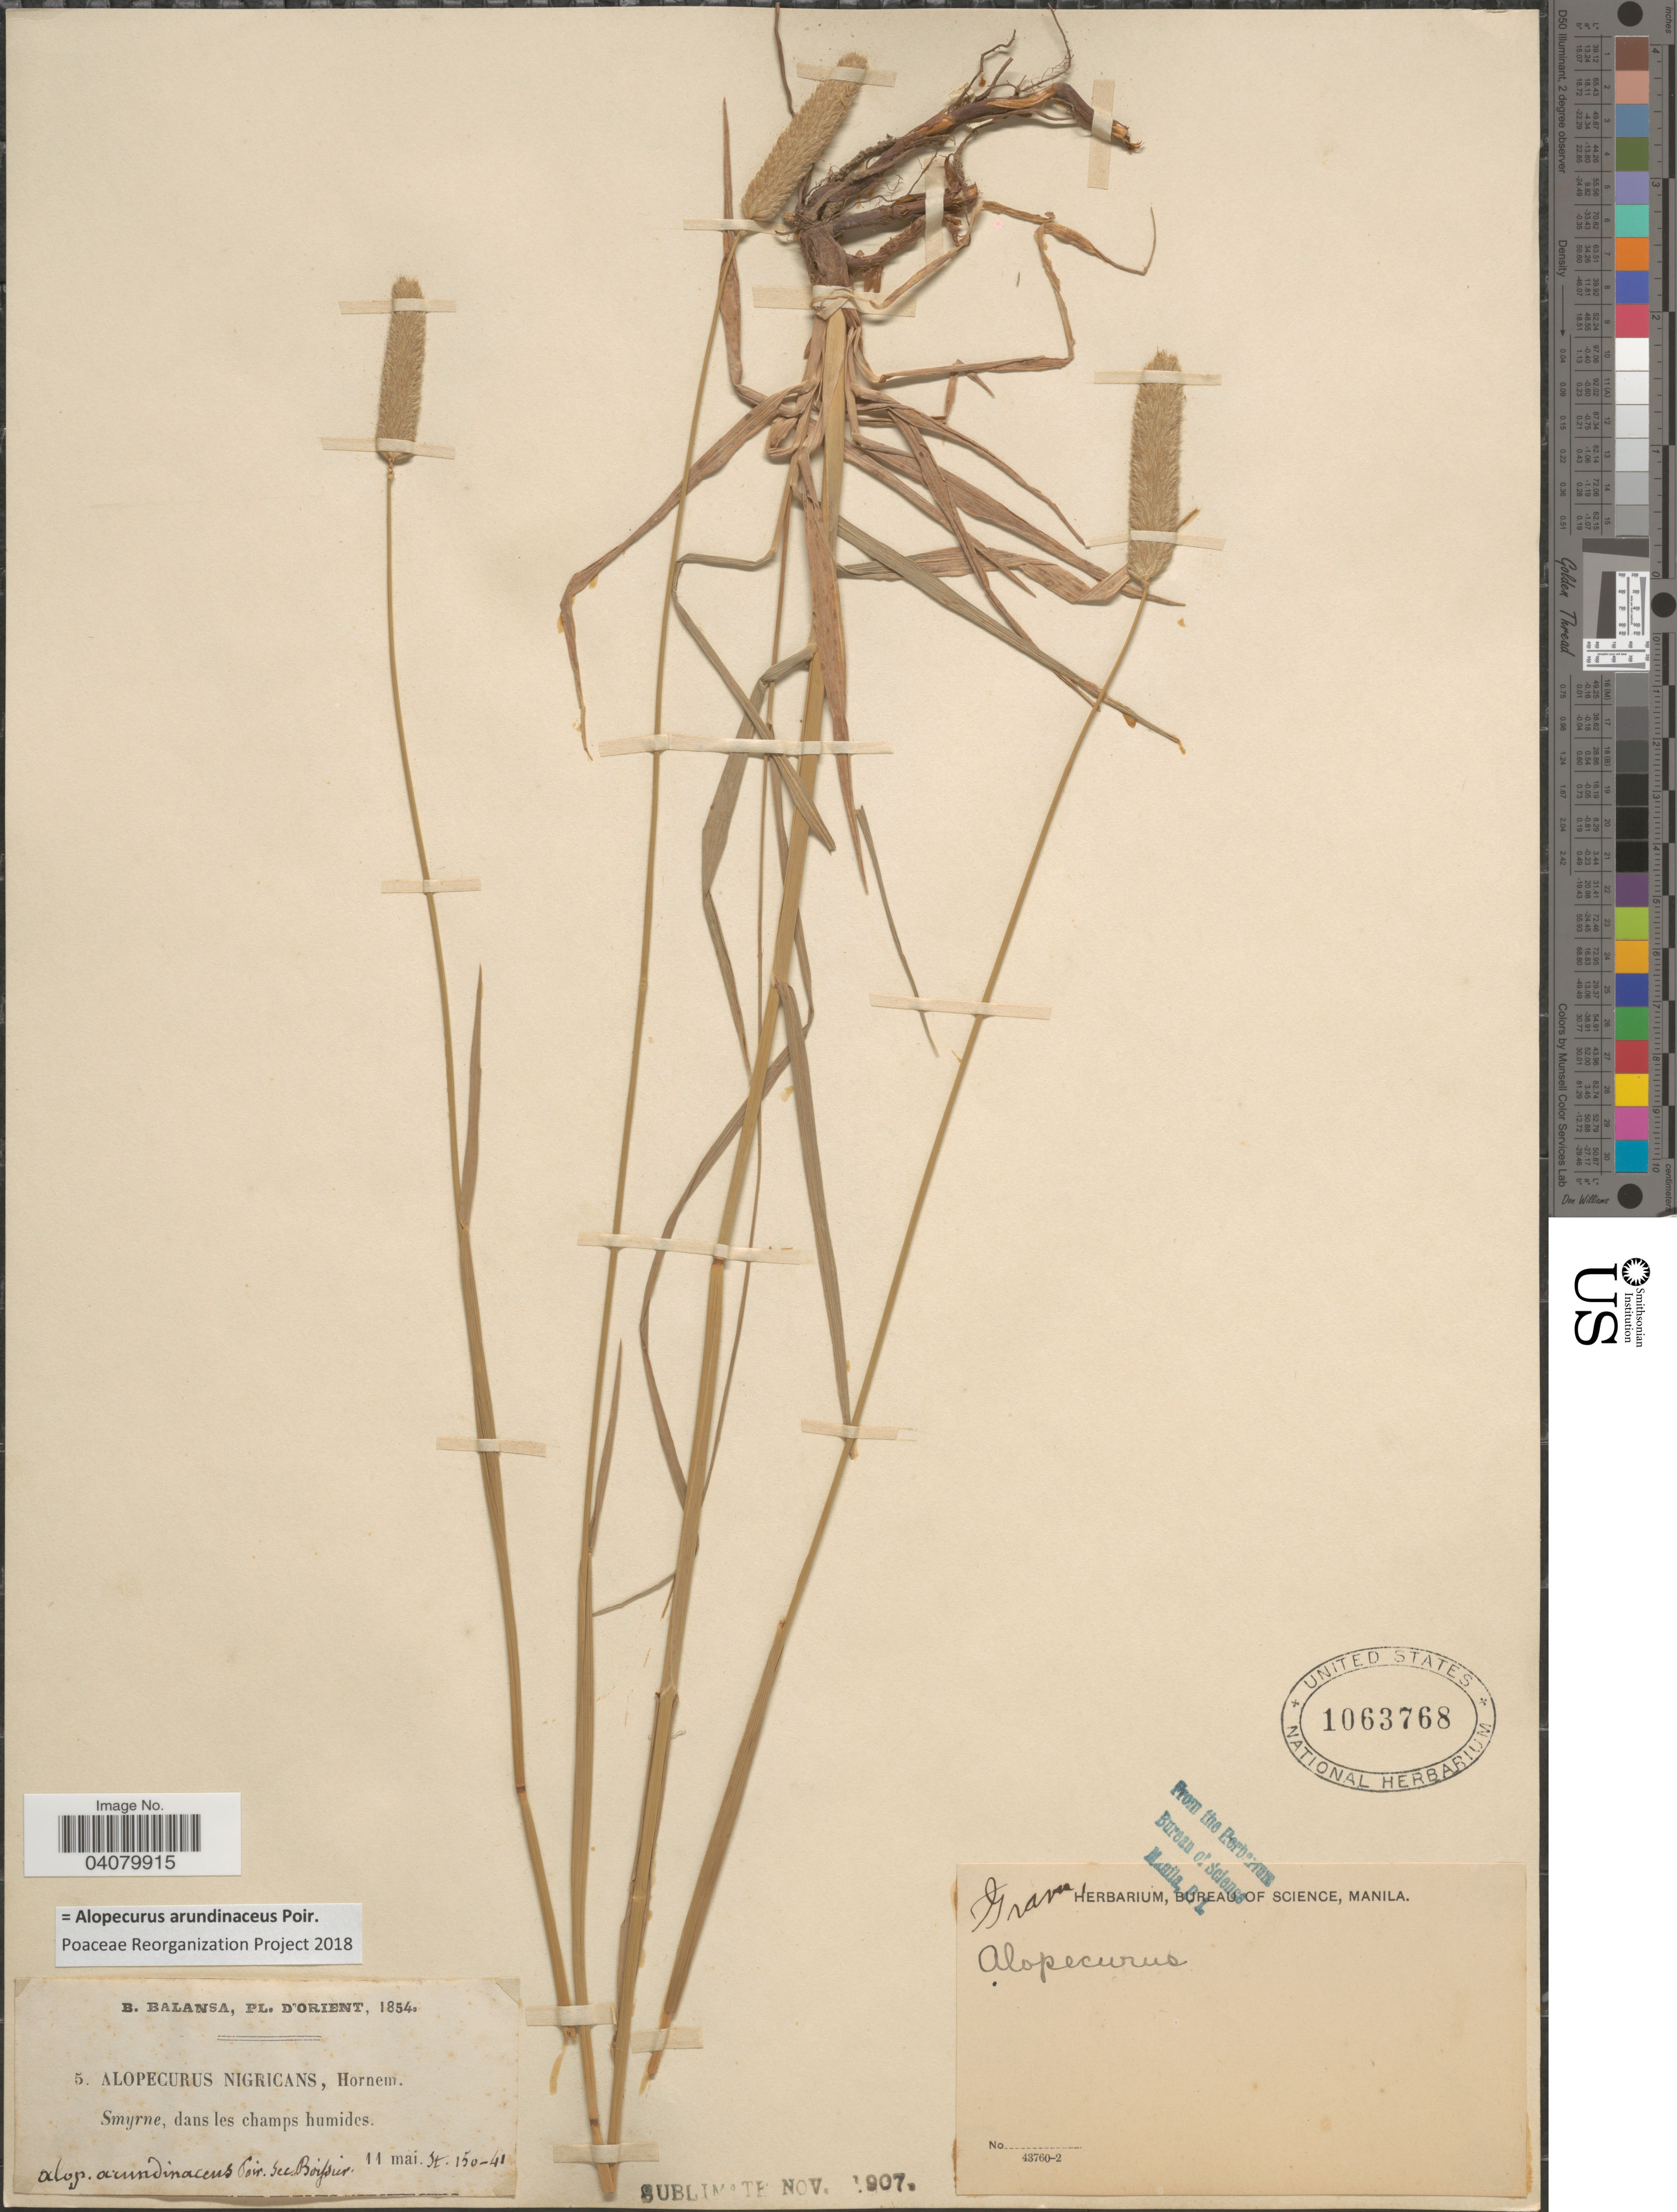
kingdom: Plantae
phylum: Tracheophyta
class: Liliopsida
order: Poales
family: Poaceae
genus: Alopecurus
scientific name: Alopecurus arundinaceus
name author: Poir.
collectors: B. Balansa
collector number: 5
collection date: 1854-05-11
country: Turkey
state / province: Izmir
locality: D'Orient. Smyrne, dans les champs humides.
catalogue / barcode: US 1063768